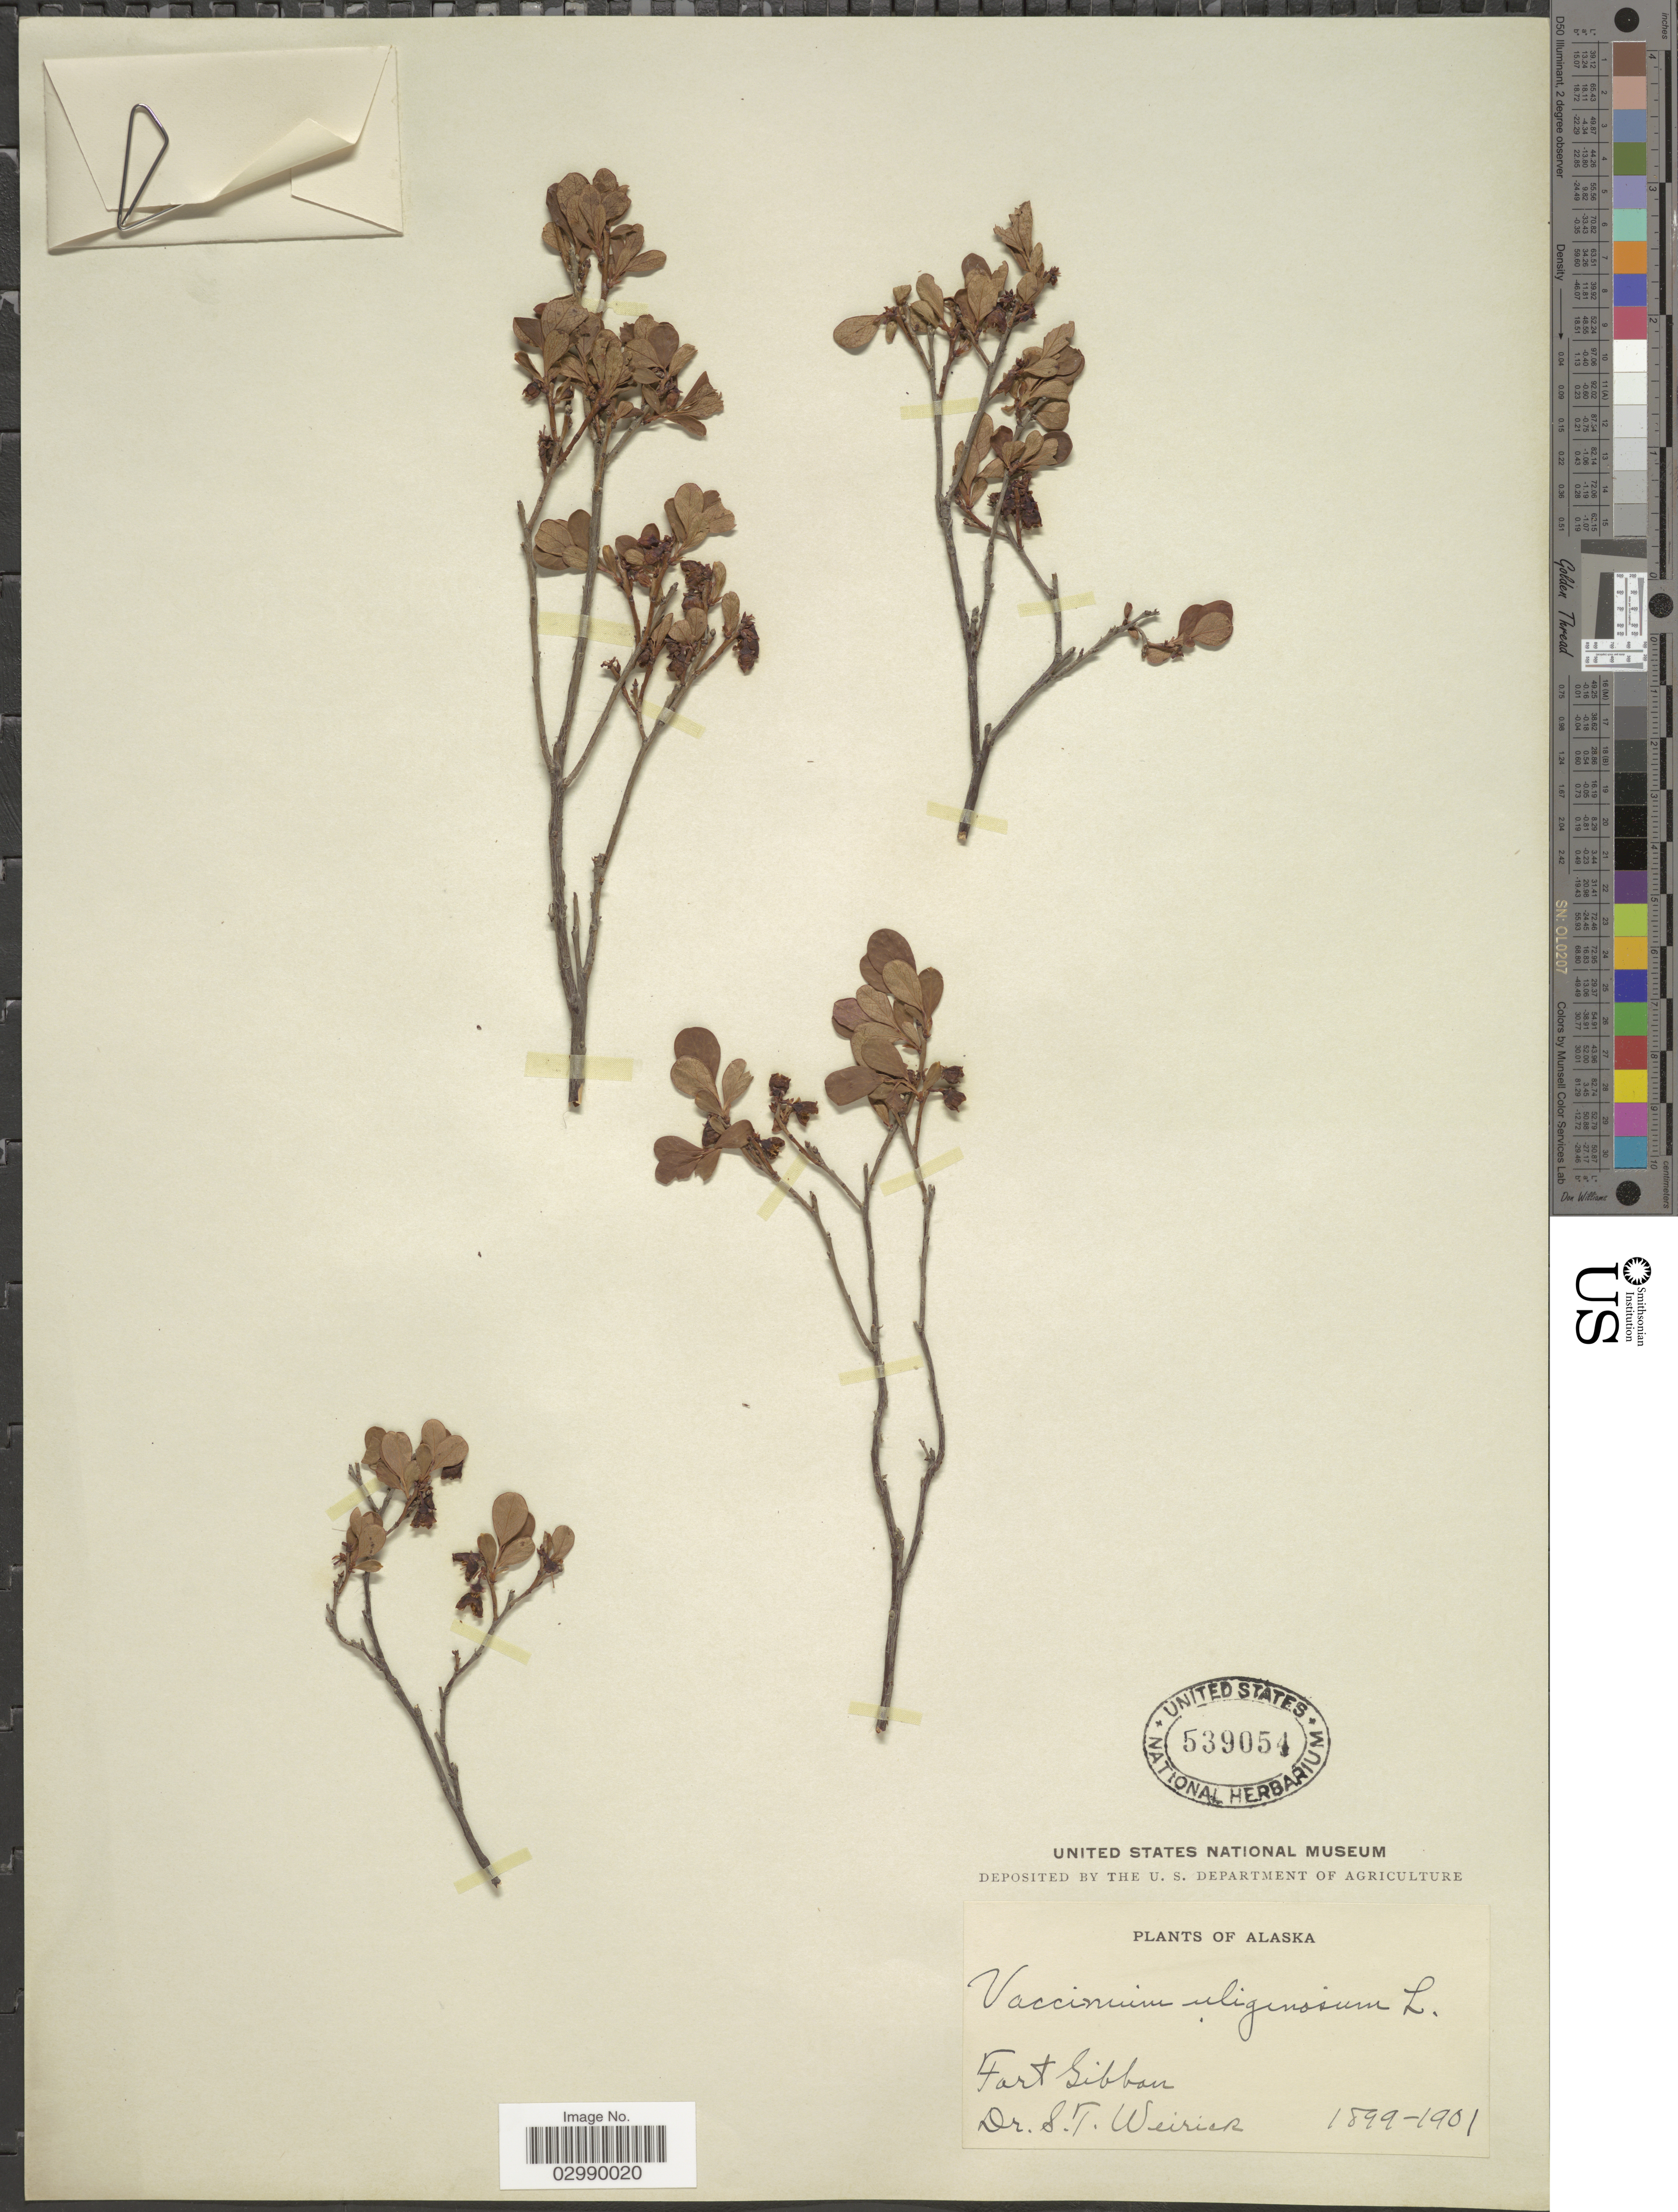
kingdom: Plantae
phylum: Tracheophyta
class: Magnoliopsida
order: Ericales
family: Ericaceae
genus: Vaccinium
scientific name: Vaccinium uliginosum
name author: L.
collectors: S. Weirick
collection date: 1899/1901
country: United States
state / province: Alaska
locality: Fort Sibbon.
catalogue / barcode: US 539054